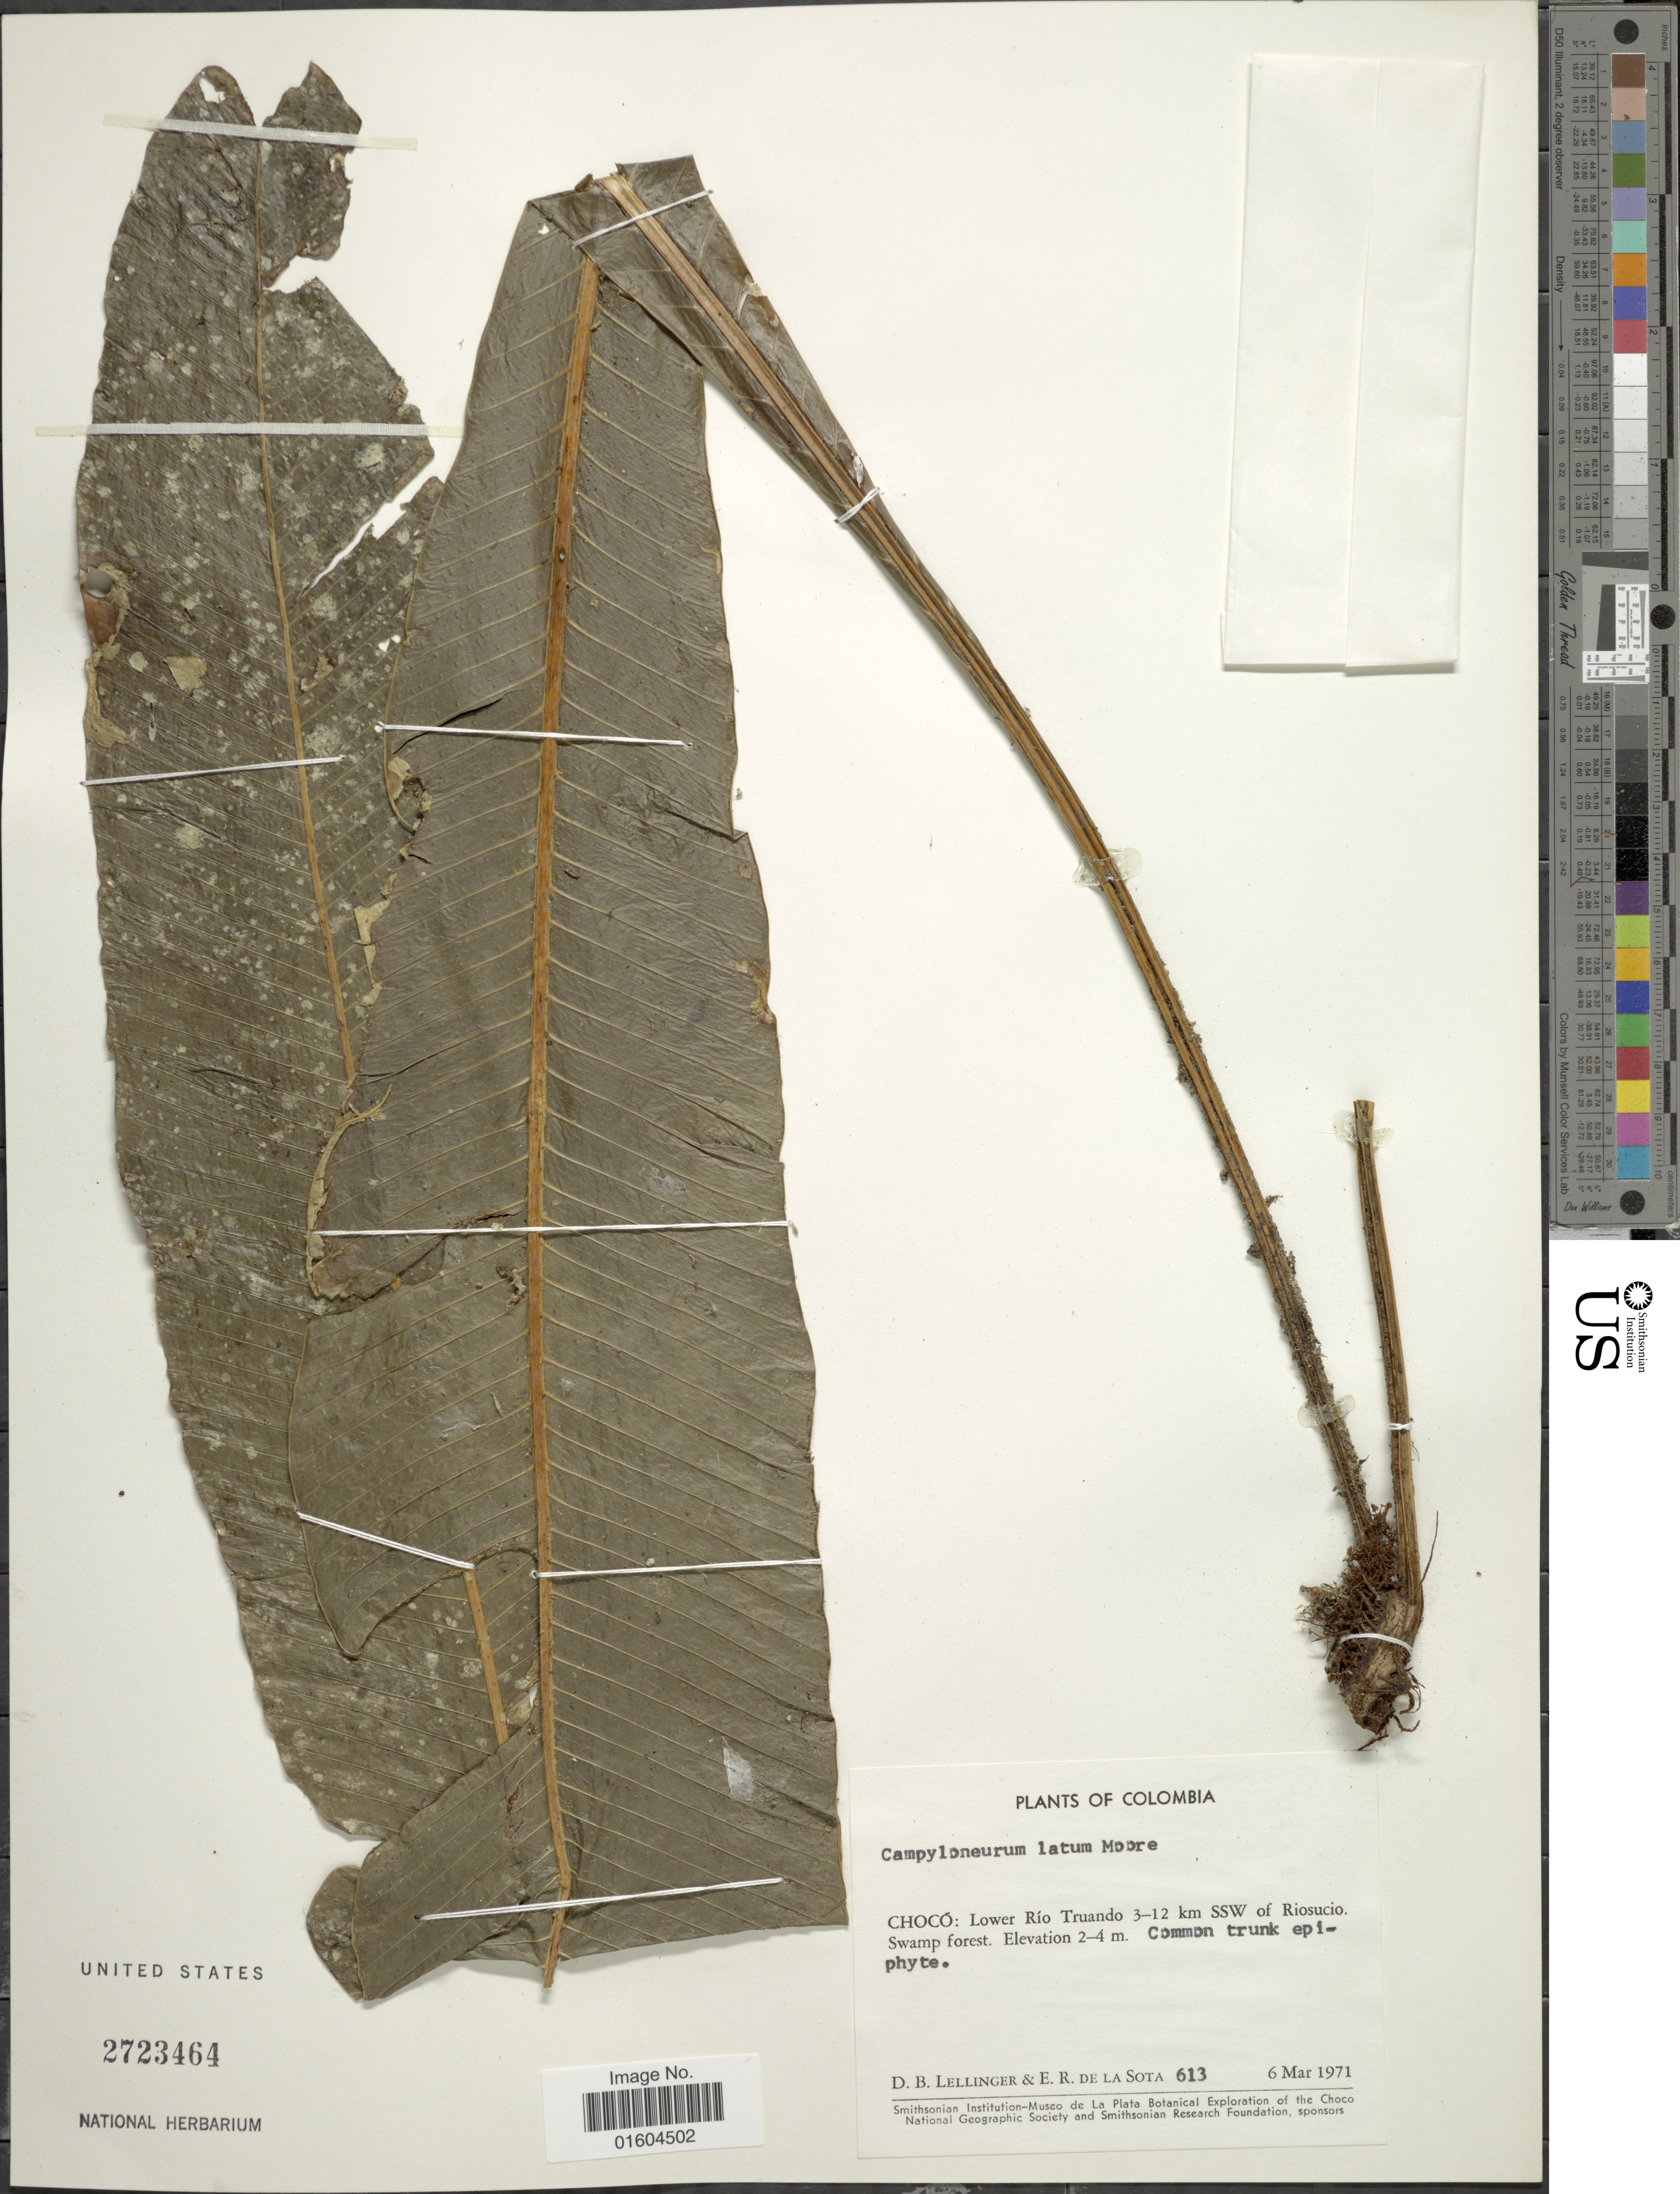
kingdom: Plantae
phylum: Tracheophyta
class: Polypodiopsida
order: Polypodiales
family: Polypodiaceae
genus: Campyloneurum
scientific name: Campyloneurum latum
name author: T. Moore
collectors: D. B. Lellinger & E. R. de la Sota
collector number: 613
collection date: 1971-03-06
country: Colombia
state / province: Chocó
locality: Colombia, Choco: Lower Rio Truando 3-12 km SSW of Riosucio. Swamp forest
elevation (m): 2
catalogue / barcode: US 2723464